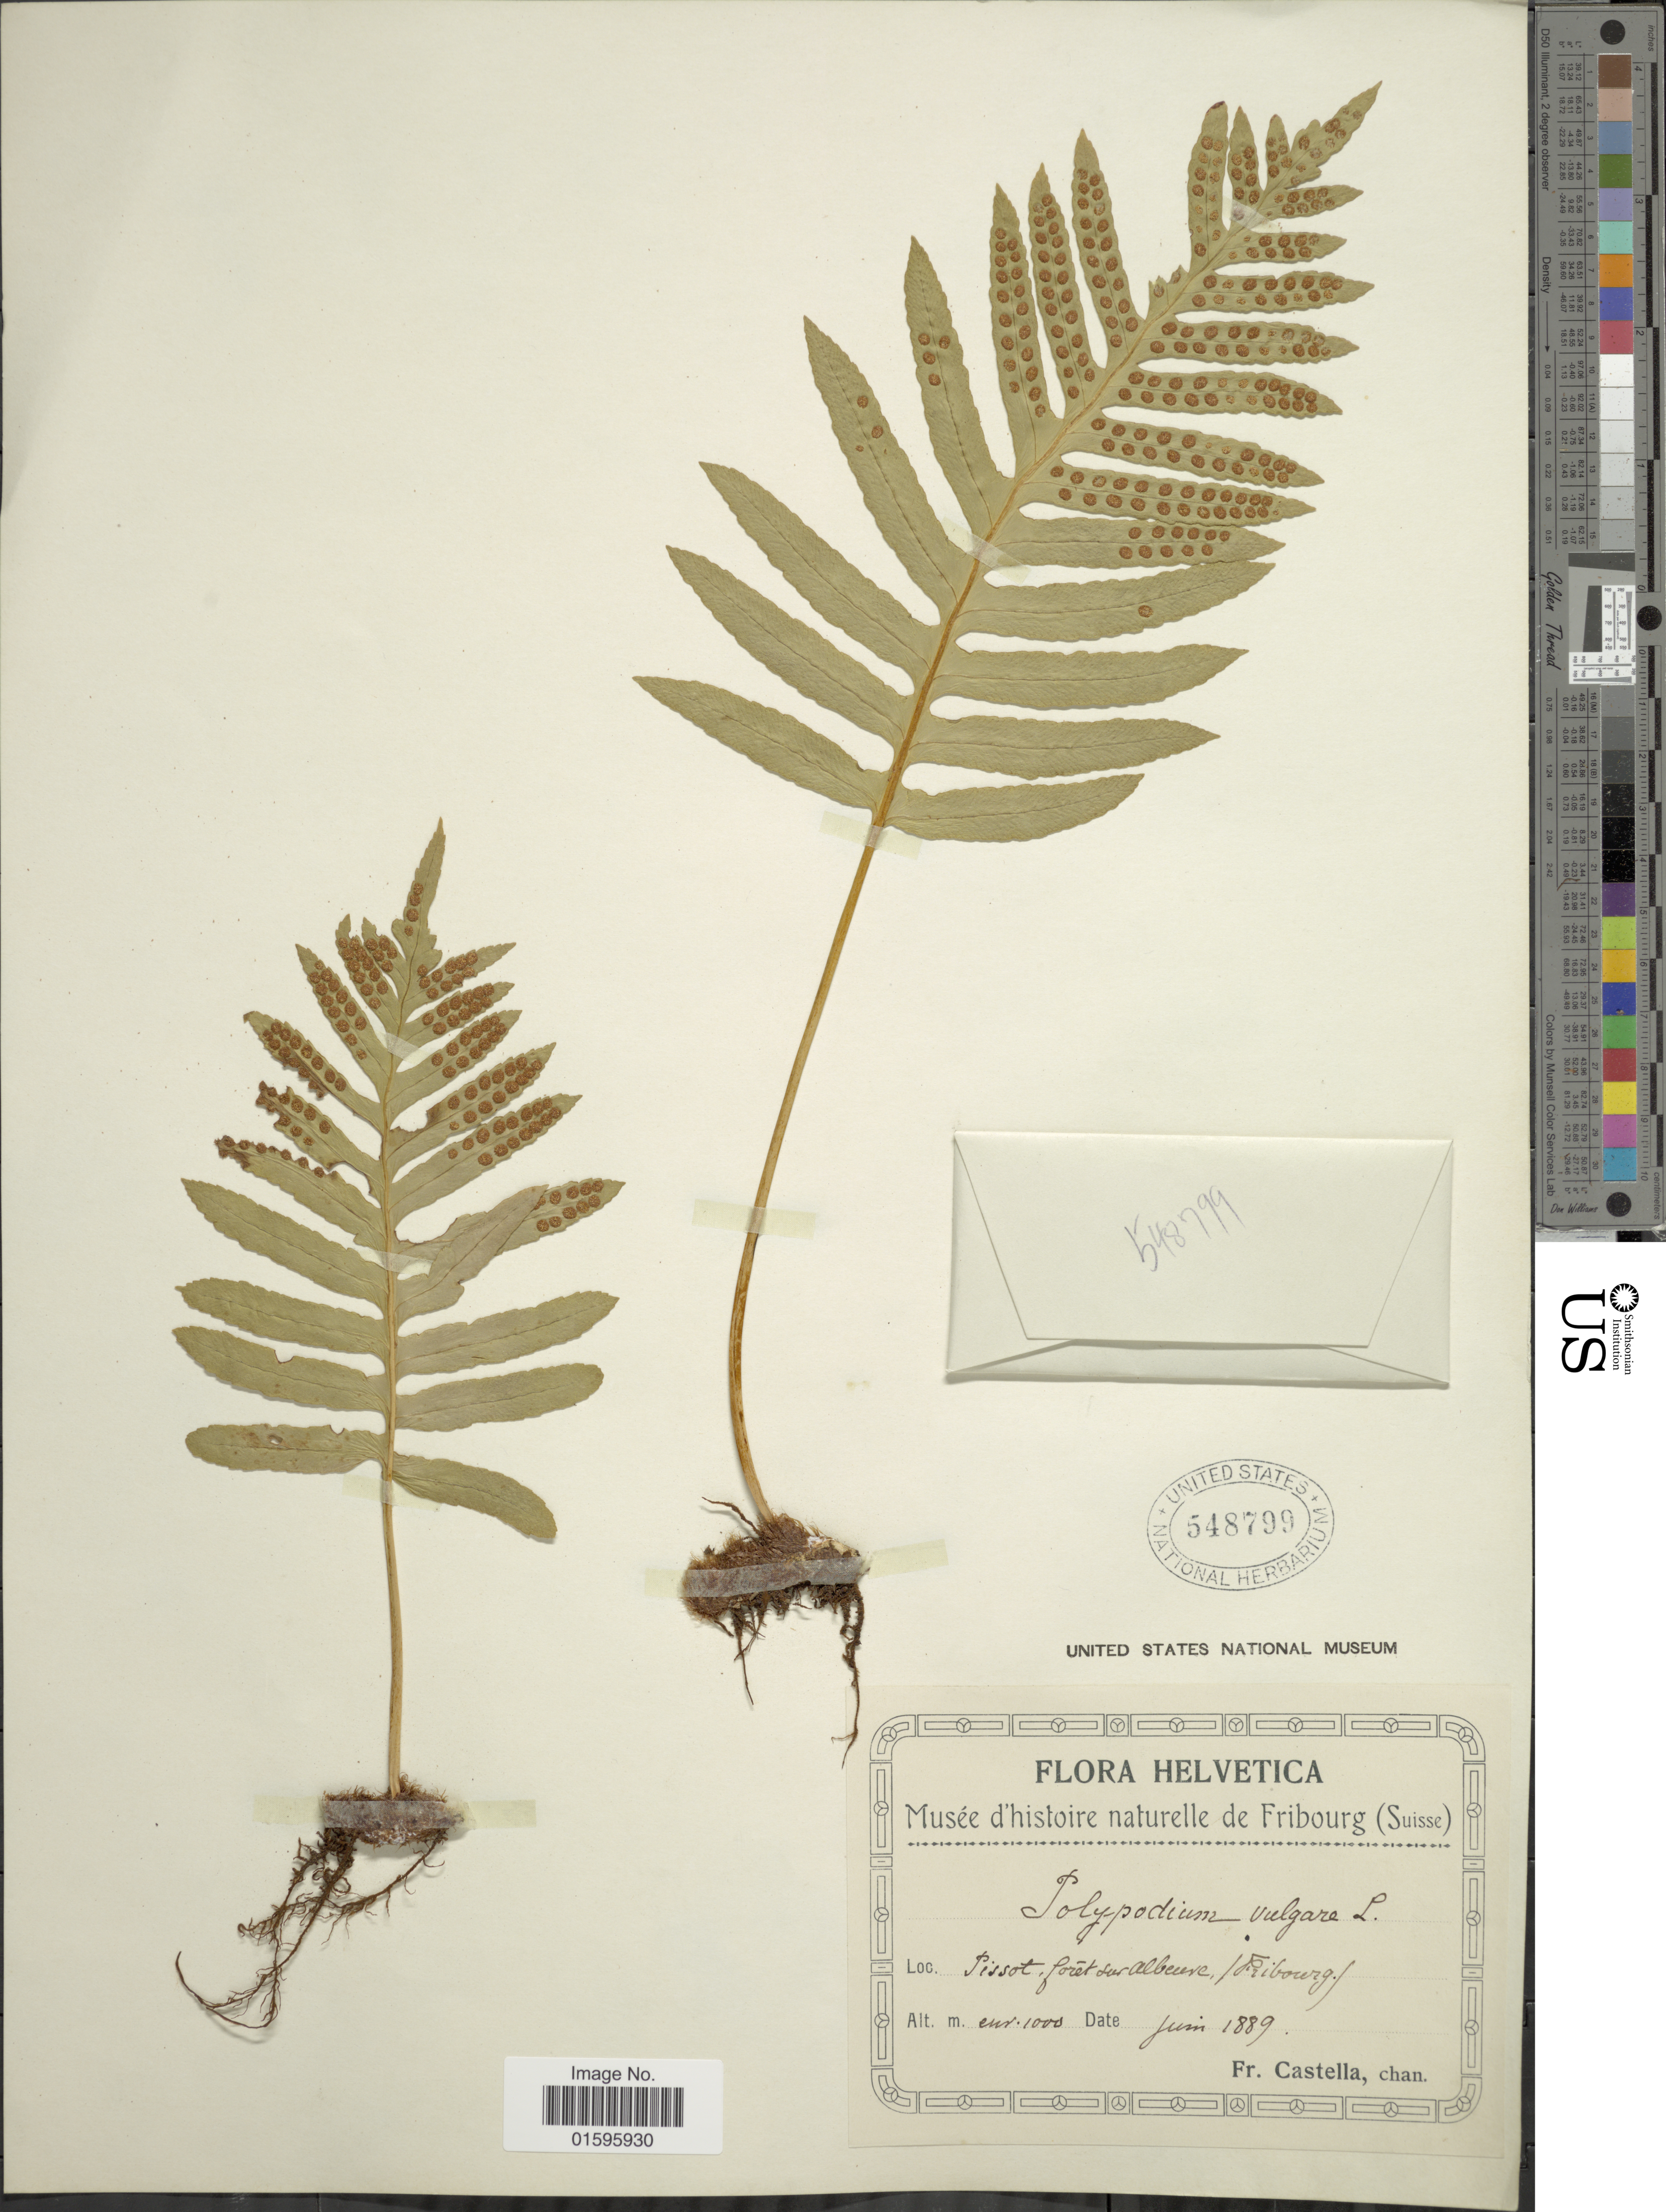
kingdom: Plantae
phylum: Tracheophyta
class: Polypodiopsida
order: Polypodiales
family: Polypodiaceae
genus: Polypodium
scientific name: Polypodium interjectum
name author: Shivas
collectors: Fr. Castella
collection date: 1889-06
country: Switzerland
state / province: Fribourg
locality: Helvetica, Pissot, foret sur Albeuve (Fribourg)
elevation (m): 1000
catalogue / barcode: US 548799